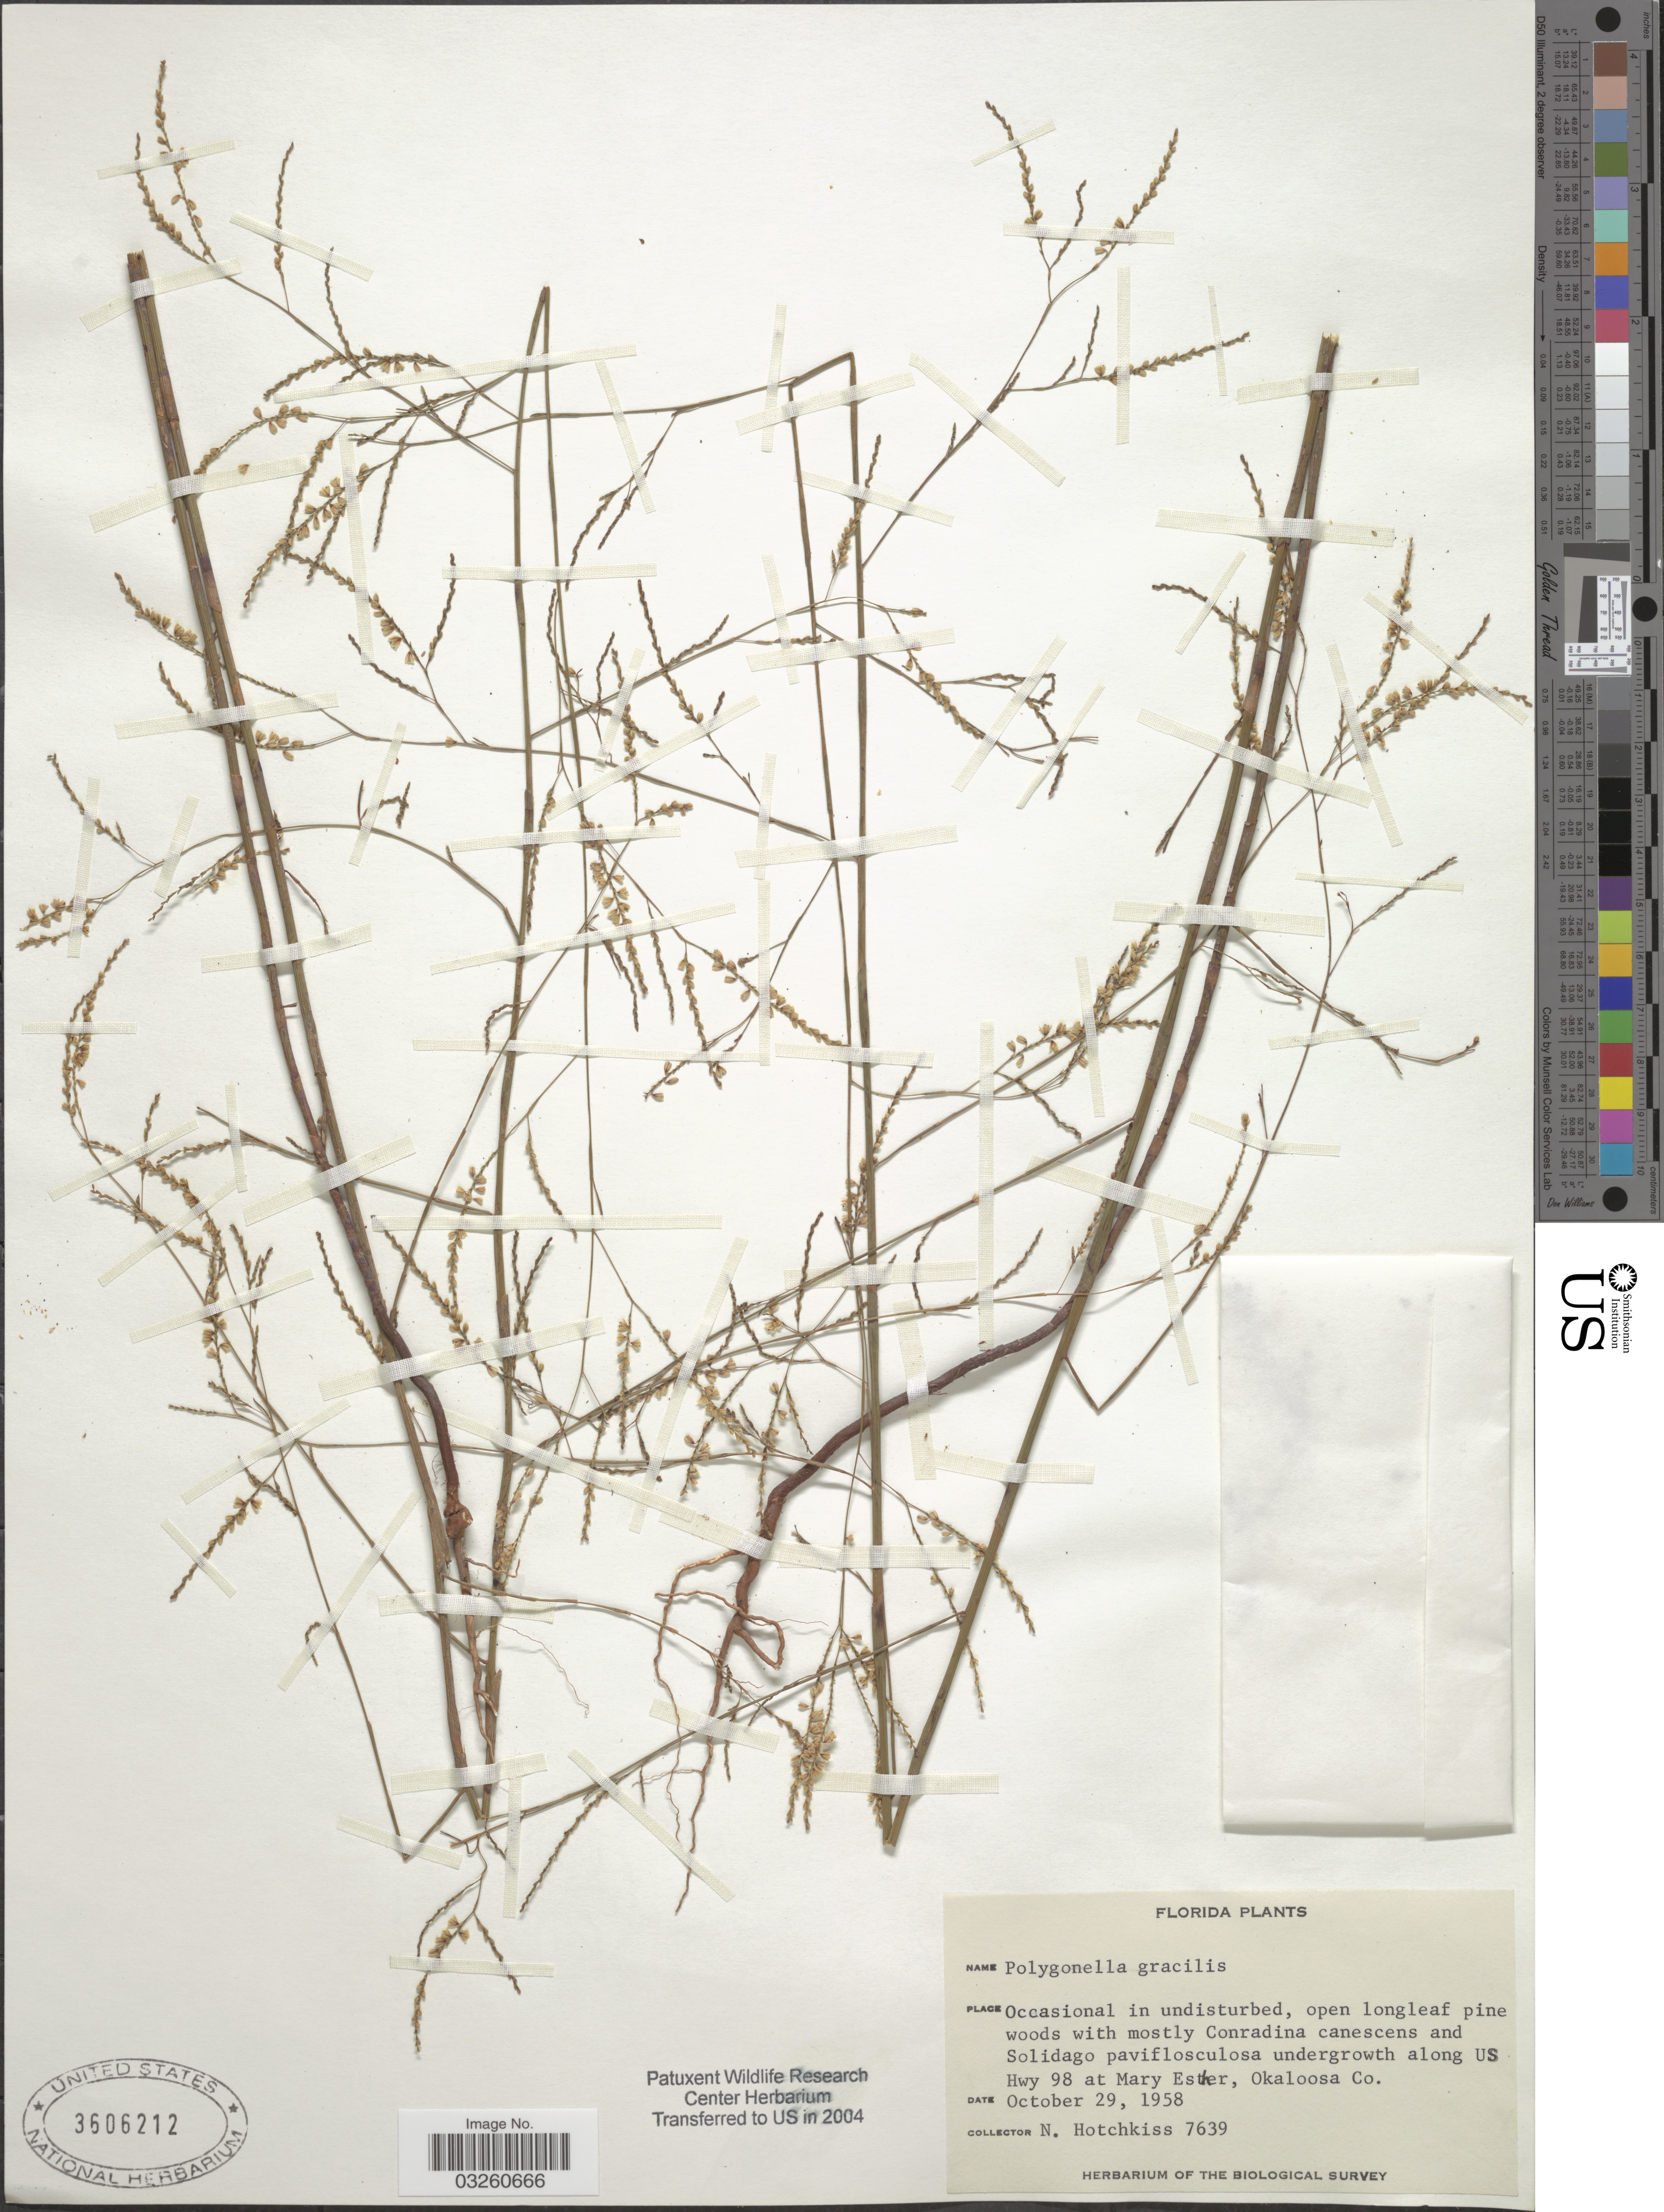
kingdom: Plantae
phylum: Tracheophyta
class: Magnoliopsida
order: Caryophyllales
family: Polygonaceae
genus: Polygonella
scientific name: Polygonella gracilis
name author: (Nutt.) Meisn.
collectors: N. Hotchkiss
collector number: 7639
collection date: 1958-10-29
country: United States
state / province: Florida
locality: Undergrowth along US Hwy 98 at Mary Esther, Okaloosa Co.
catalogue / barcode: US 3606212